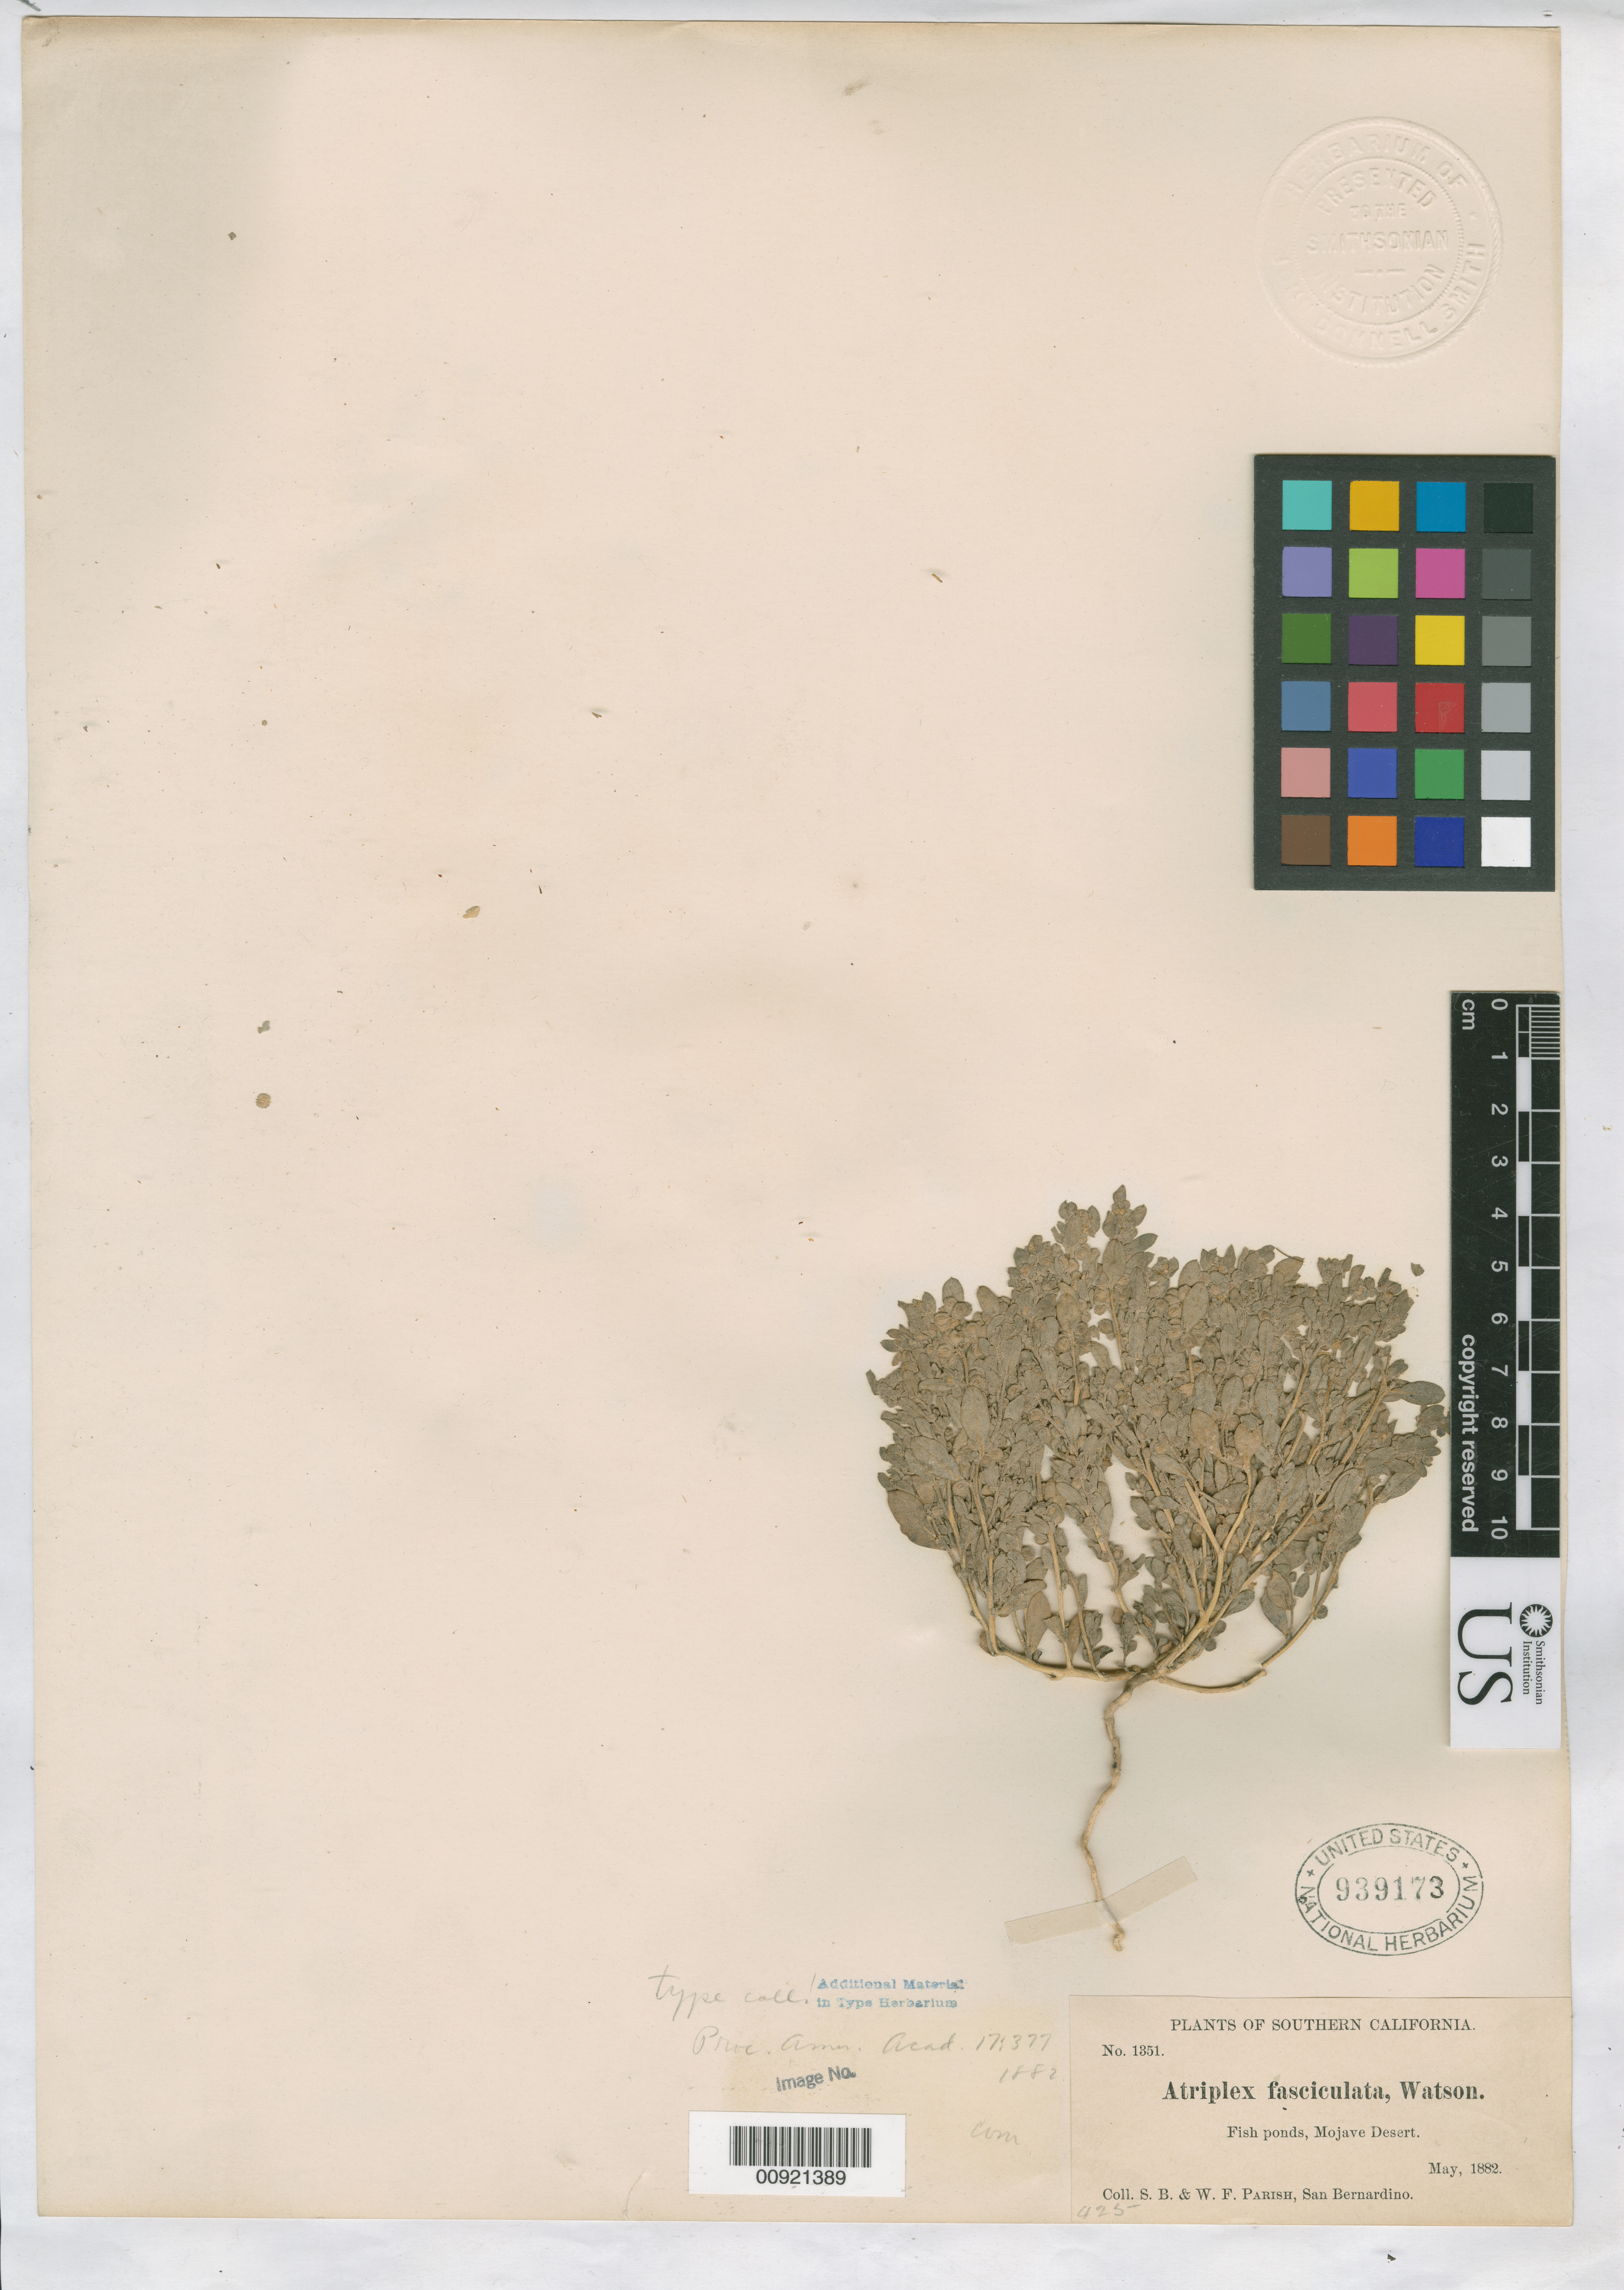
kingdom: Plantae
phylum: Tracheophyta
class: Magnoliopsida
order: Caryophyllales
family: Amaranthaceae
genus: Atriplex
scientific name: Atriplex fasciculata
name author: S. Watson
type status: Type Collection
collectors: S. B. Parish & W. F. Parish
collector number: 1351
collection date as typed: May 1882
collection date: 1882-05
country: United States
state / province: California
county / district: San Bernardino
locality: Mojave Desert, fishponds.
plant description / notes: Specimen ex John Donnell Smith herbarium.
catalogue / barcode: US 939173